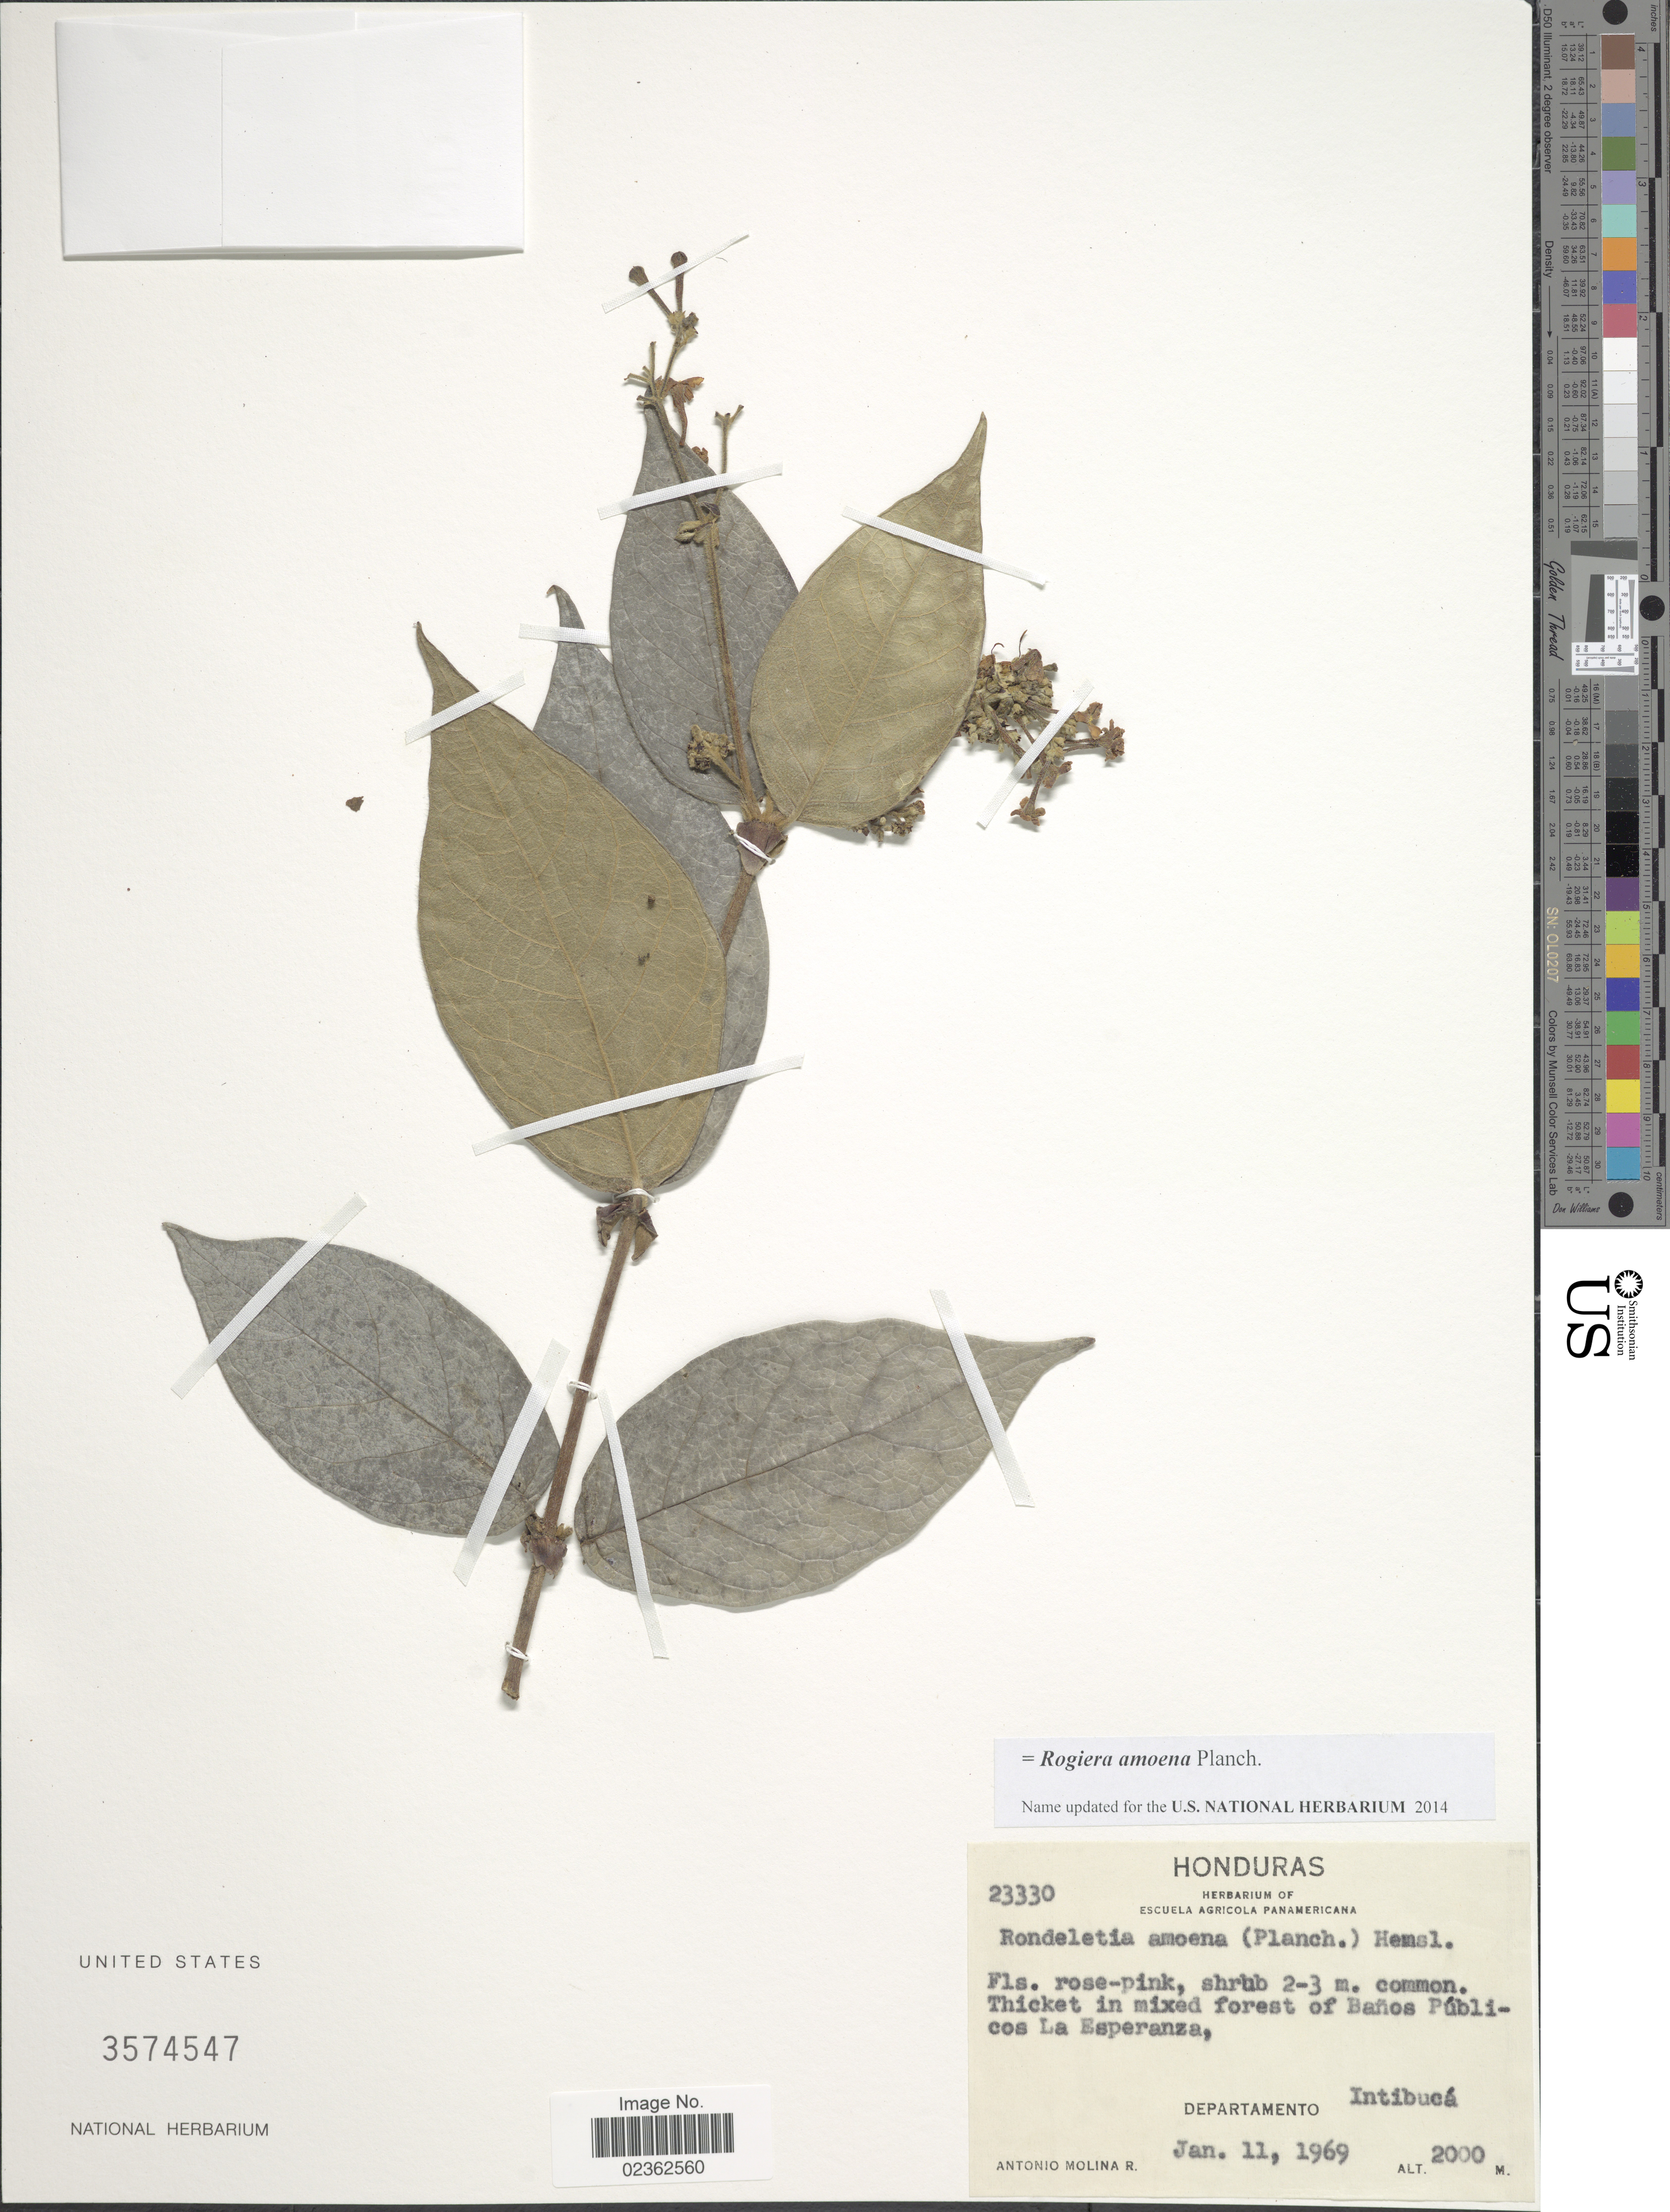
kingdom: Plantae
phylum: Tracheophyta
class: Magnoliopsida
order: Gentianales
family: Rubiaceae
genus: Rogiera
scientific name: Rogiera amoena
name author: Planch.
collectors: A. Molina R.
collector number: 23330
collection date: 1969-01-11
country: Honduras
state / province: Intibuca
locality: Thicket in mixed forest of Banos Publicos La Esperanza.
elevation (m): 2000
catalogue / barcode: US 3574547